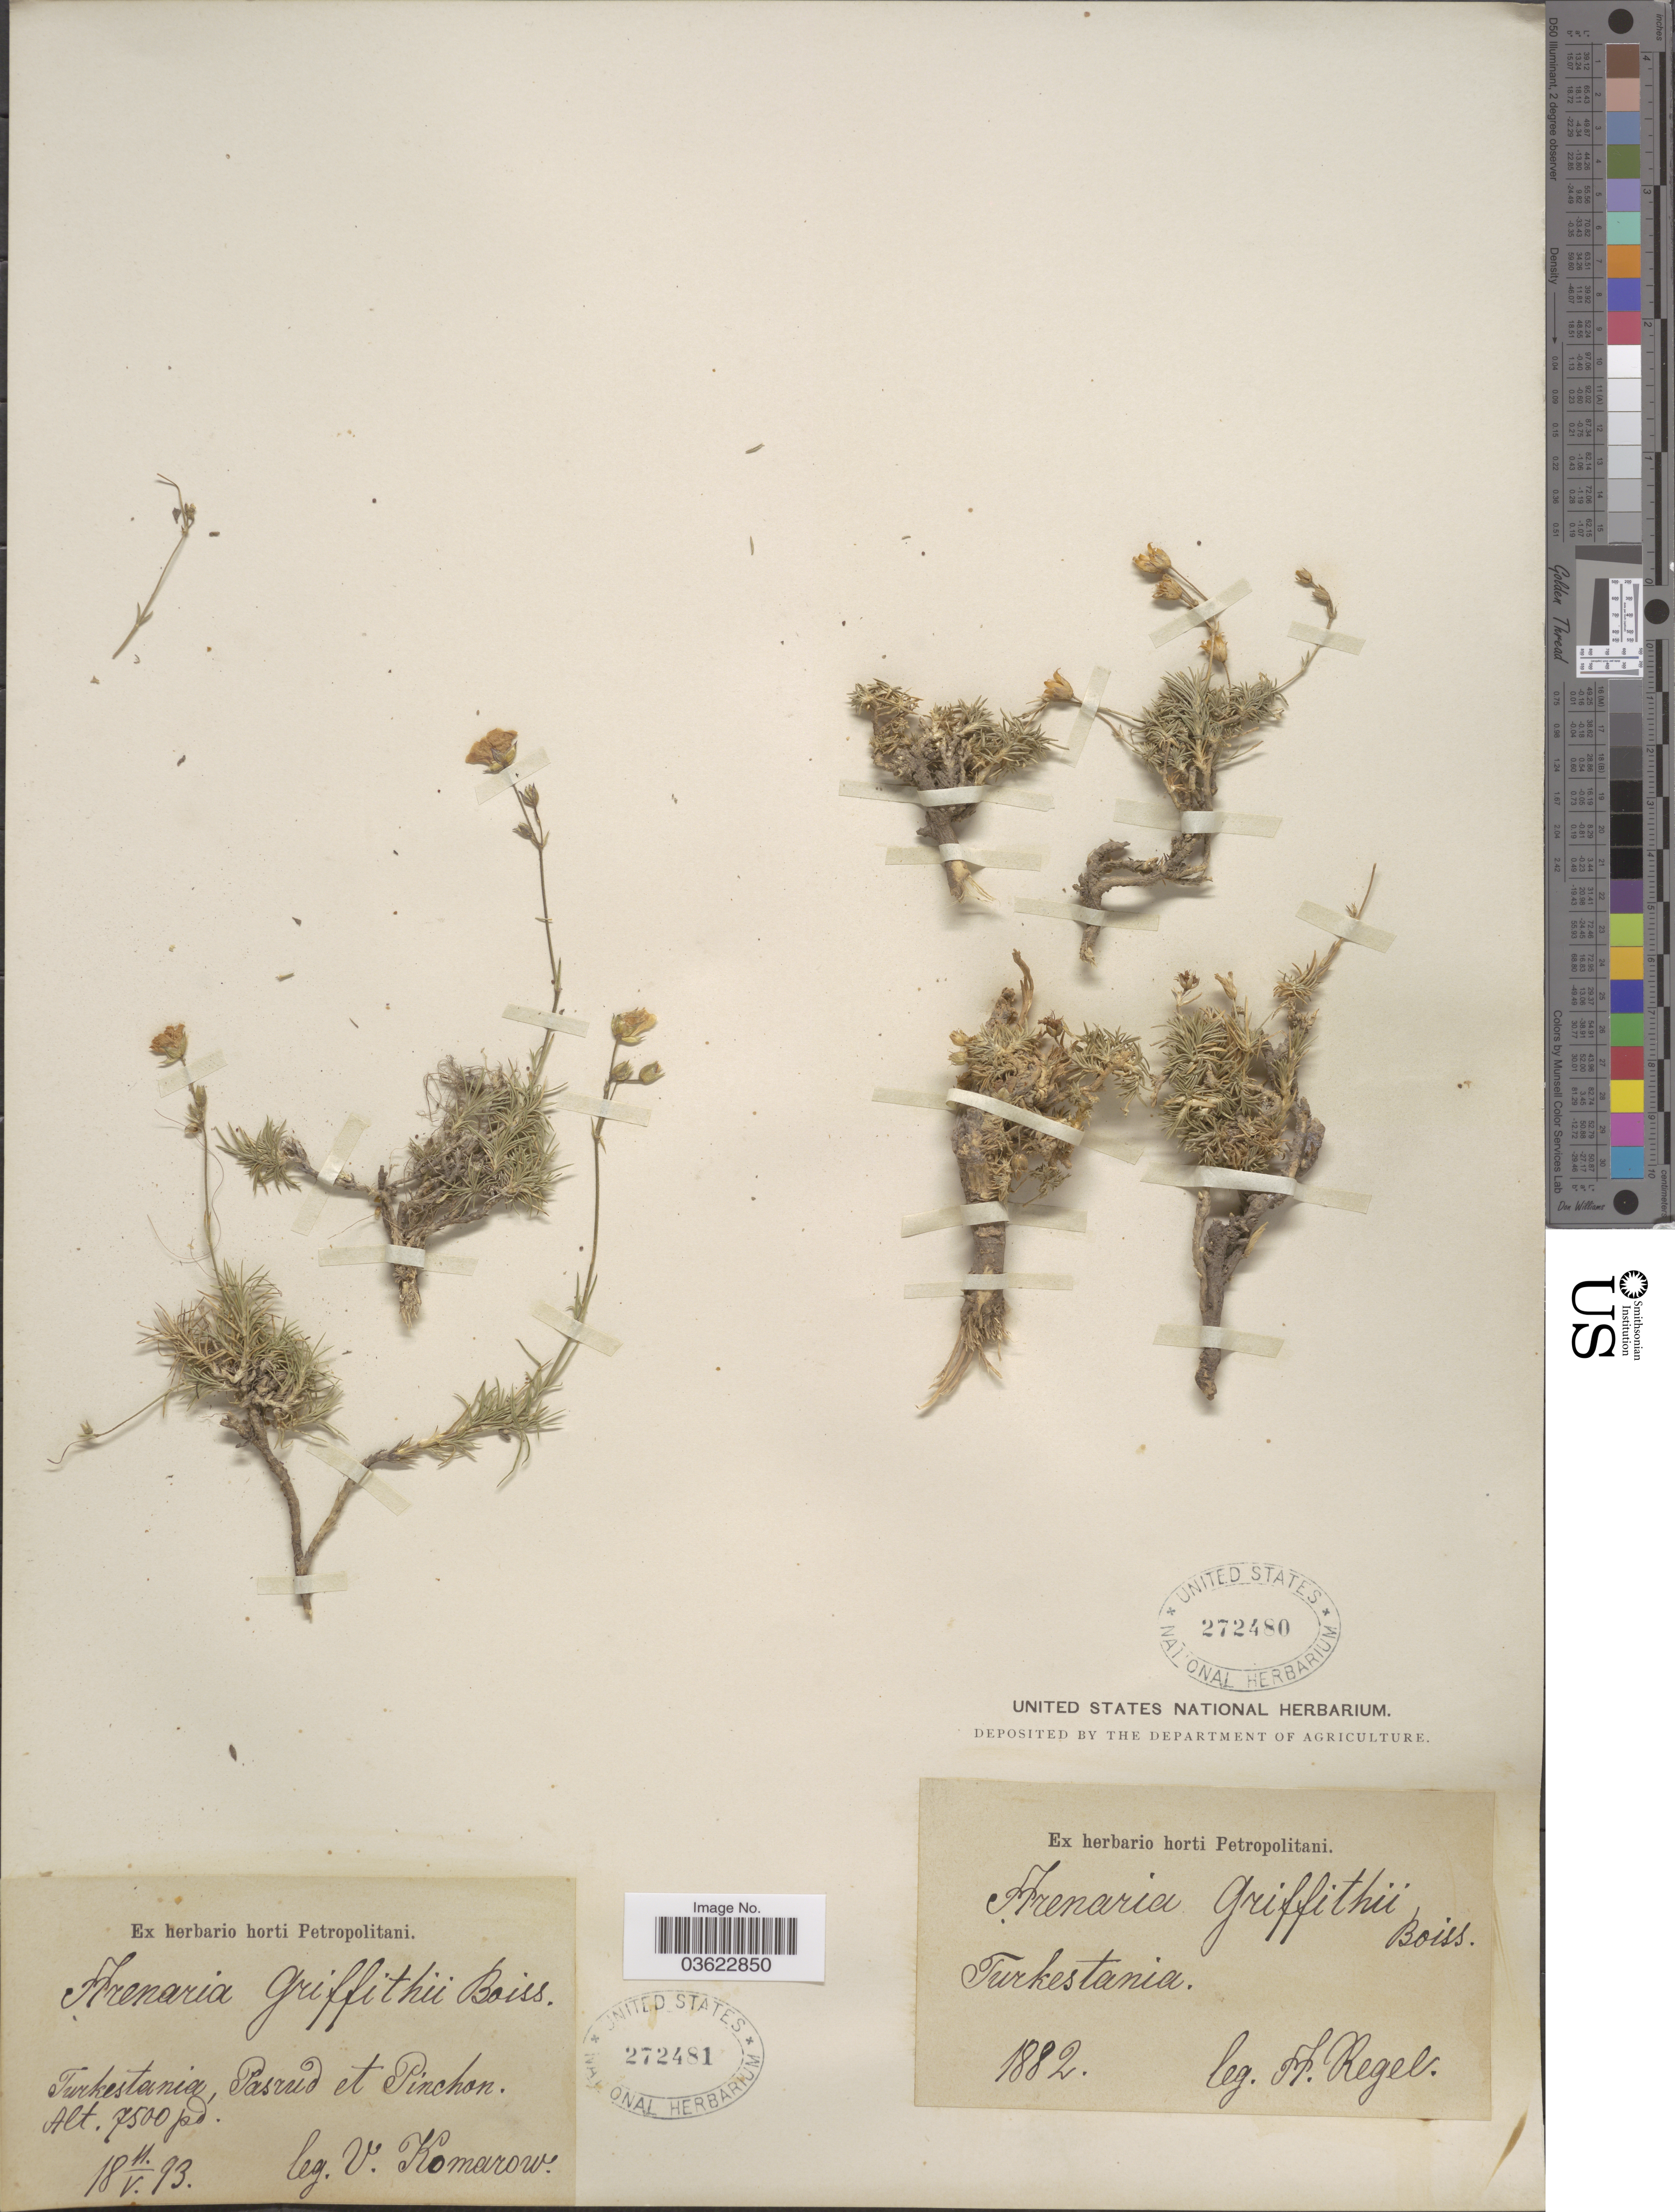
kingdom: Plantae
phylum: Tracheophyta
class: Magnoliopsida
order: Caryophyllales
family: Caryophyllaceae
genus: Eremogone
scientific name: Eremogone griffithii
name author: (Boiss.) Ikonn.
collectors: A. Regel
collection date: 1882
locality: Turkestania.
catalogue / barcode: US 272480-2